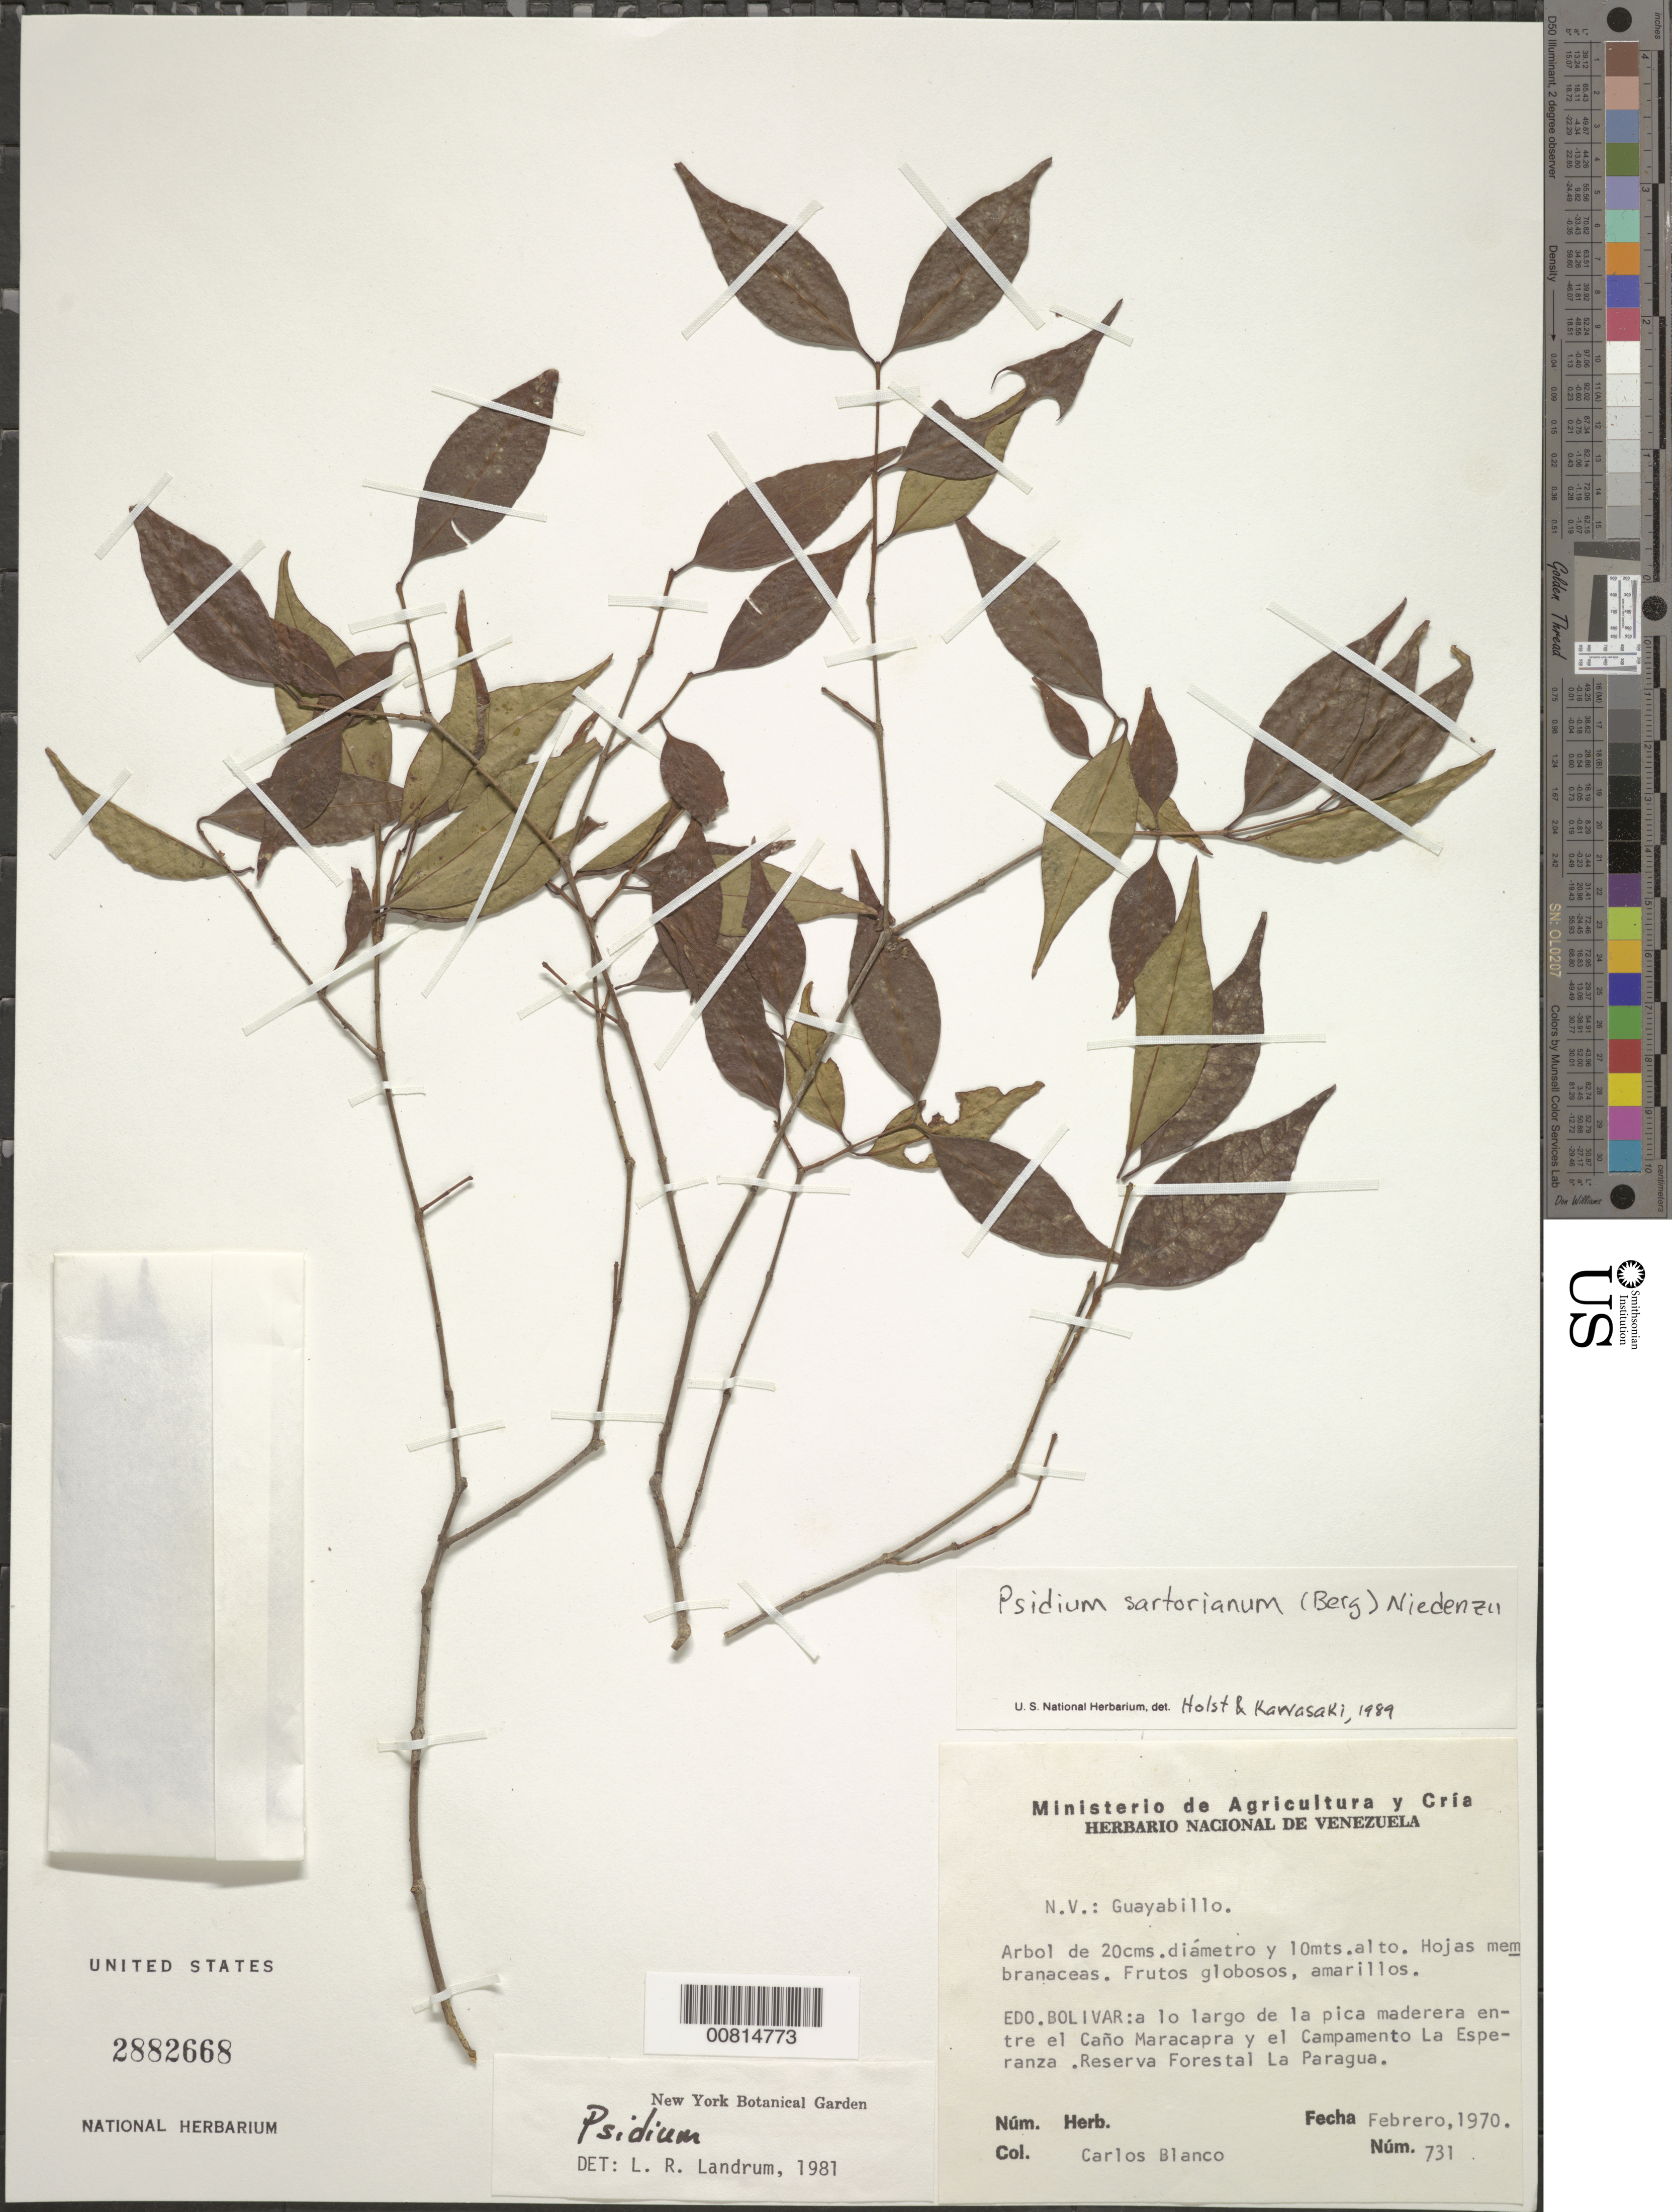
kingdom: Plantae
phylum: Tracheophyta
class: Magnoliopsida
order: Myrtales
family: Myrtaceae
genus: Psidium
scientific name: Psidium sartorianum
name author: (O. Berg) Nied.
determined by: McVaugh, R.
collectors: C. A. Blanco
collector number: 731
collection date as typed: Feb-70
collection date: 1970-02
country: Venezuela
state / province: Bolívar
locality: Reserva Forestal La Paragua, a lo largo de la pica maderera entre el Caño Maracapra y el Campamento La Esperanza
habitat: Largo de la pica maderera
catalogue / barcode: US 2882668